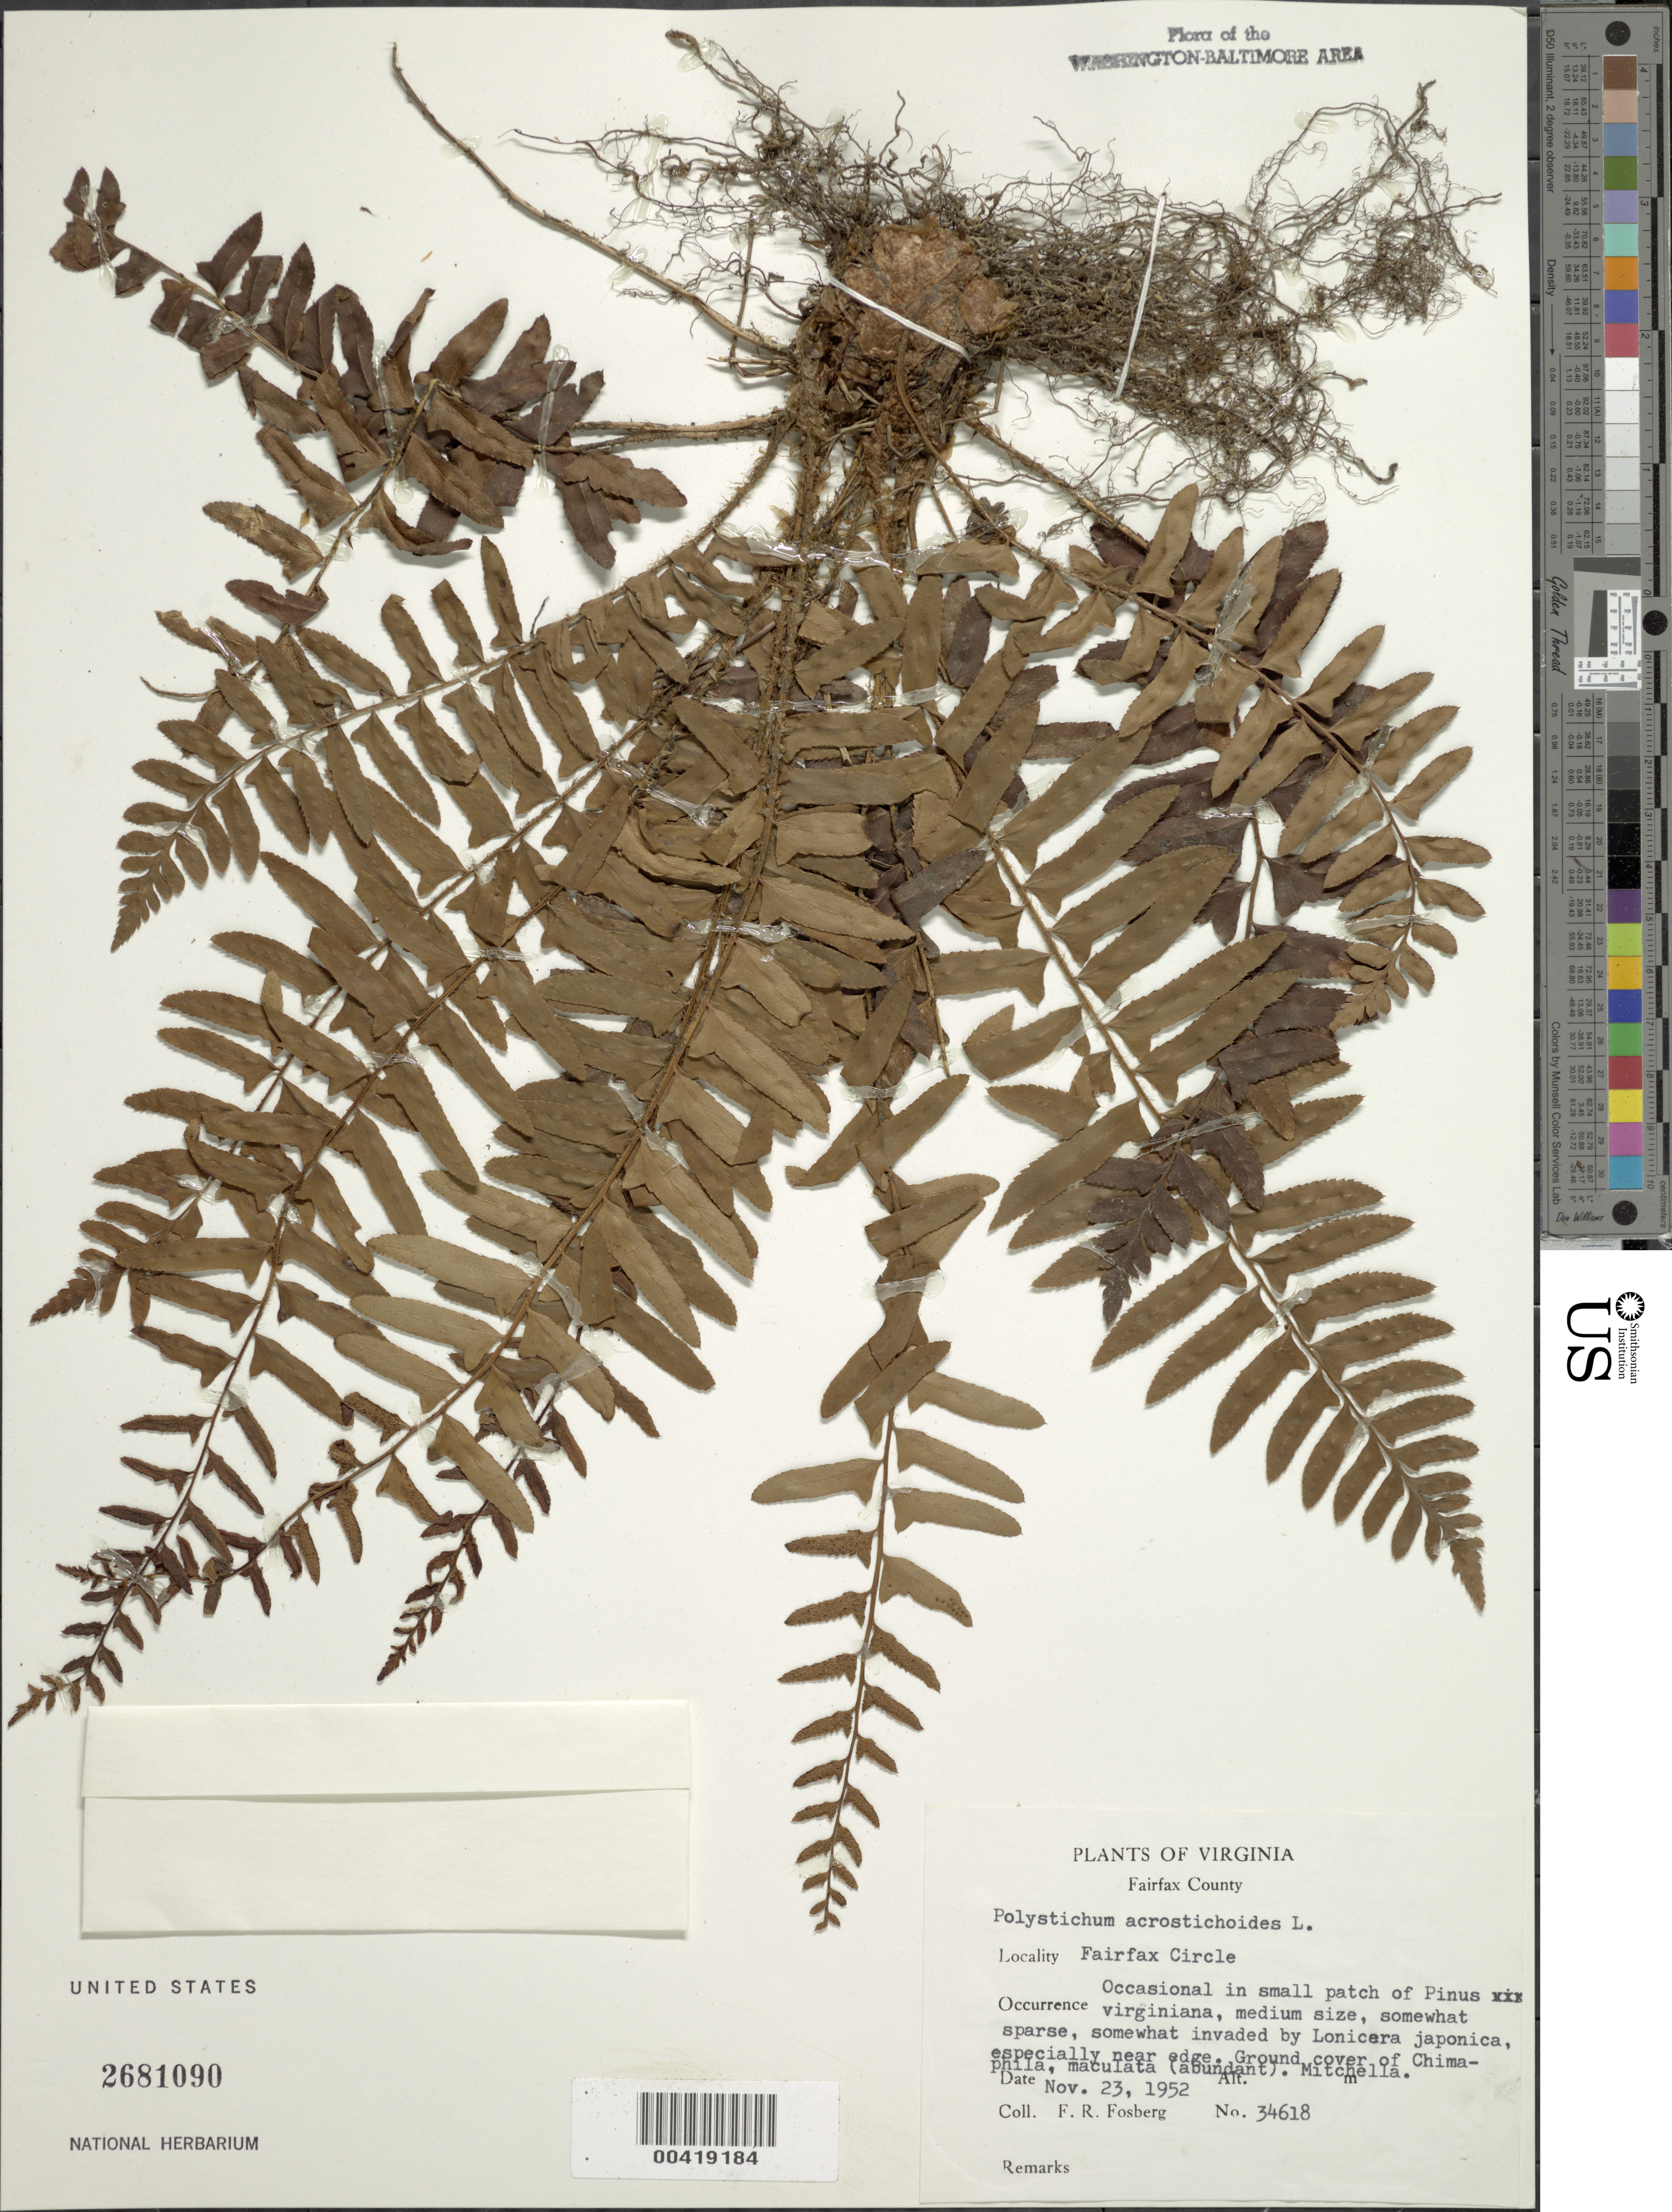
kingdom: Plantae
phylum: Tracheophyta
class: Polypodiopsida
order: Polypodiales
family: Dryopteridaceae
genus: Polystichum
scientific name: Polystichum acrostichoides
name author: (Michx.) Schott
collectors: F. R. Fosberg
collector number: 34618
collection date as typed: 23 Nov 1952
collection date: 1952-11-23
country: United States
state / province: Virginia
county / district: Fairfax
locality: Fairfax Circle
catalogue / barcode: US 2681090